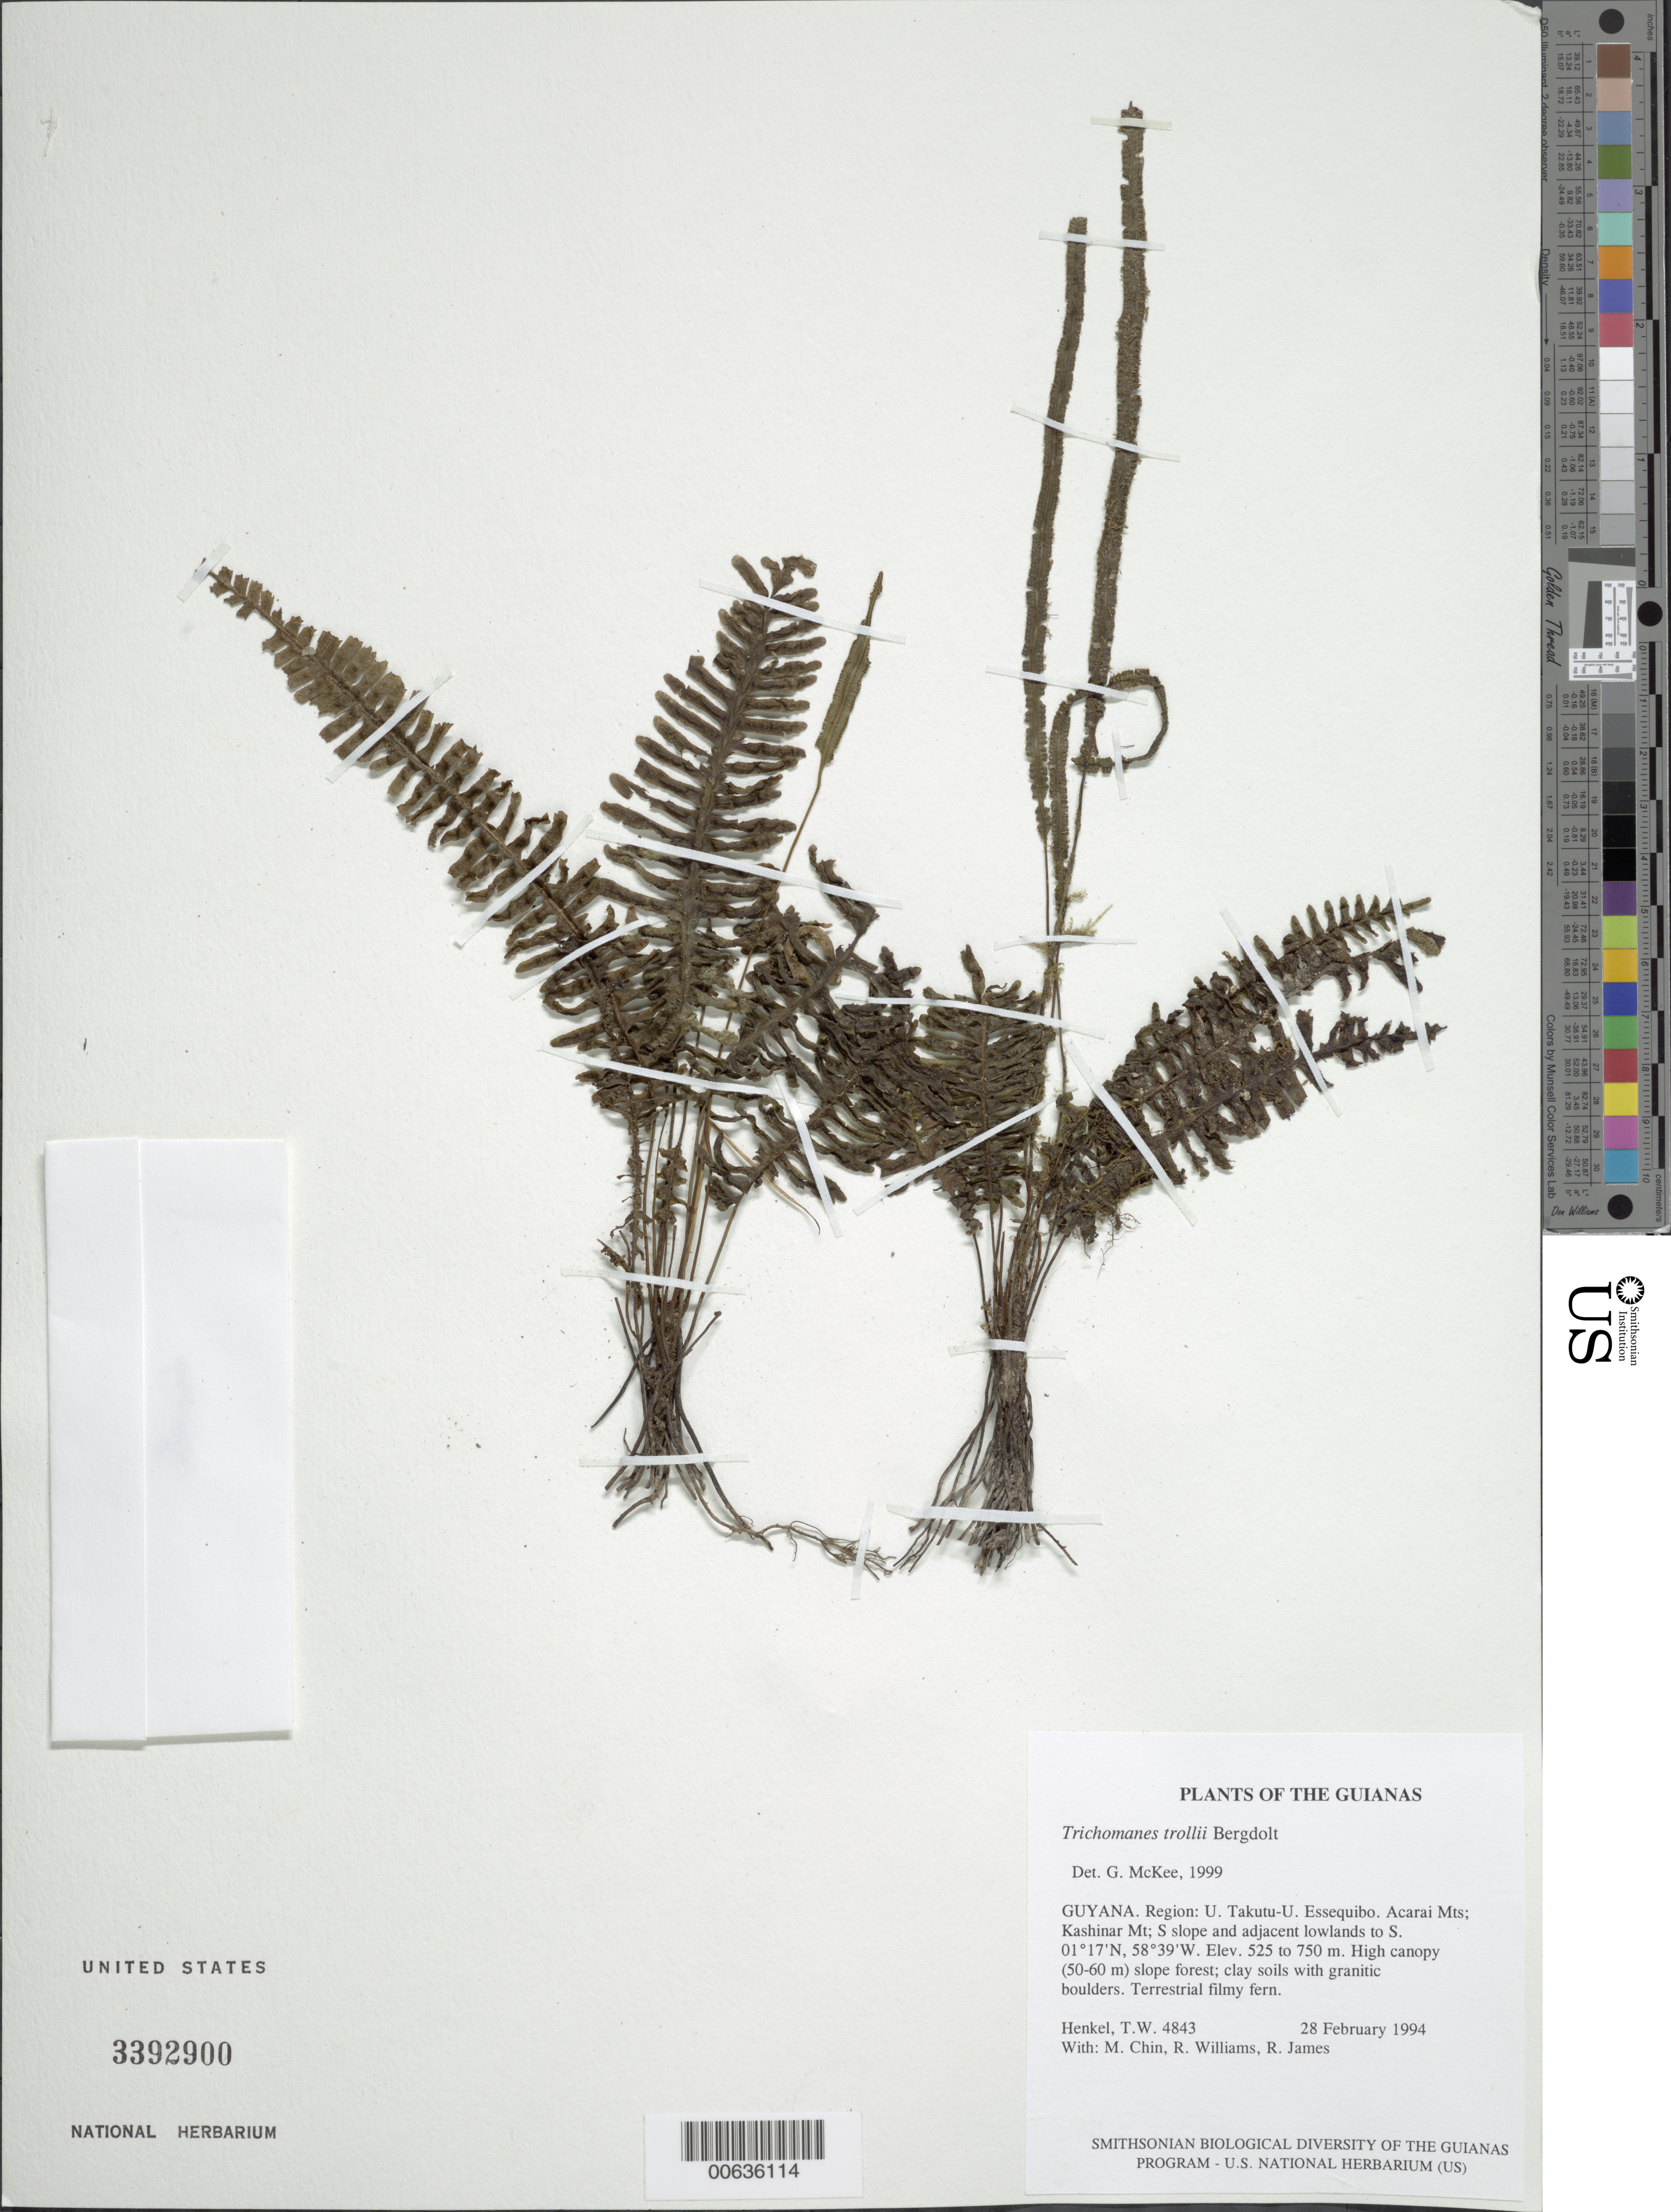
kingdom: Plantae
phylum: Tracheophyta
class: Polypodiopsida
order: Hymenophyllales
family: Hymenophyllaceae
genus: Trichomanes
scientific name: Trichomanes trollii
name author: Bergdolt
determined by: McKee, G. S., (US), NMNH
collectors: T. Henkel, M. Chin, R. Williams & R. James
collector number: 4843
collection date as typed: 28 February 1994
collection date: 1994-02-28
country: Guyana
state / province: U. Takutu-U. Essequibo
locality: Acarai Mts; Kashinar Mt; S slope and adjacent lowlands to S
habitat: High canopy (50-60 m) slope forest; clay soils with granitic boulders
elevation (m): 525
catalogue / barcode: US 3392900